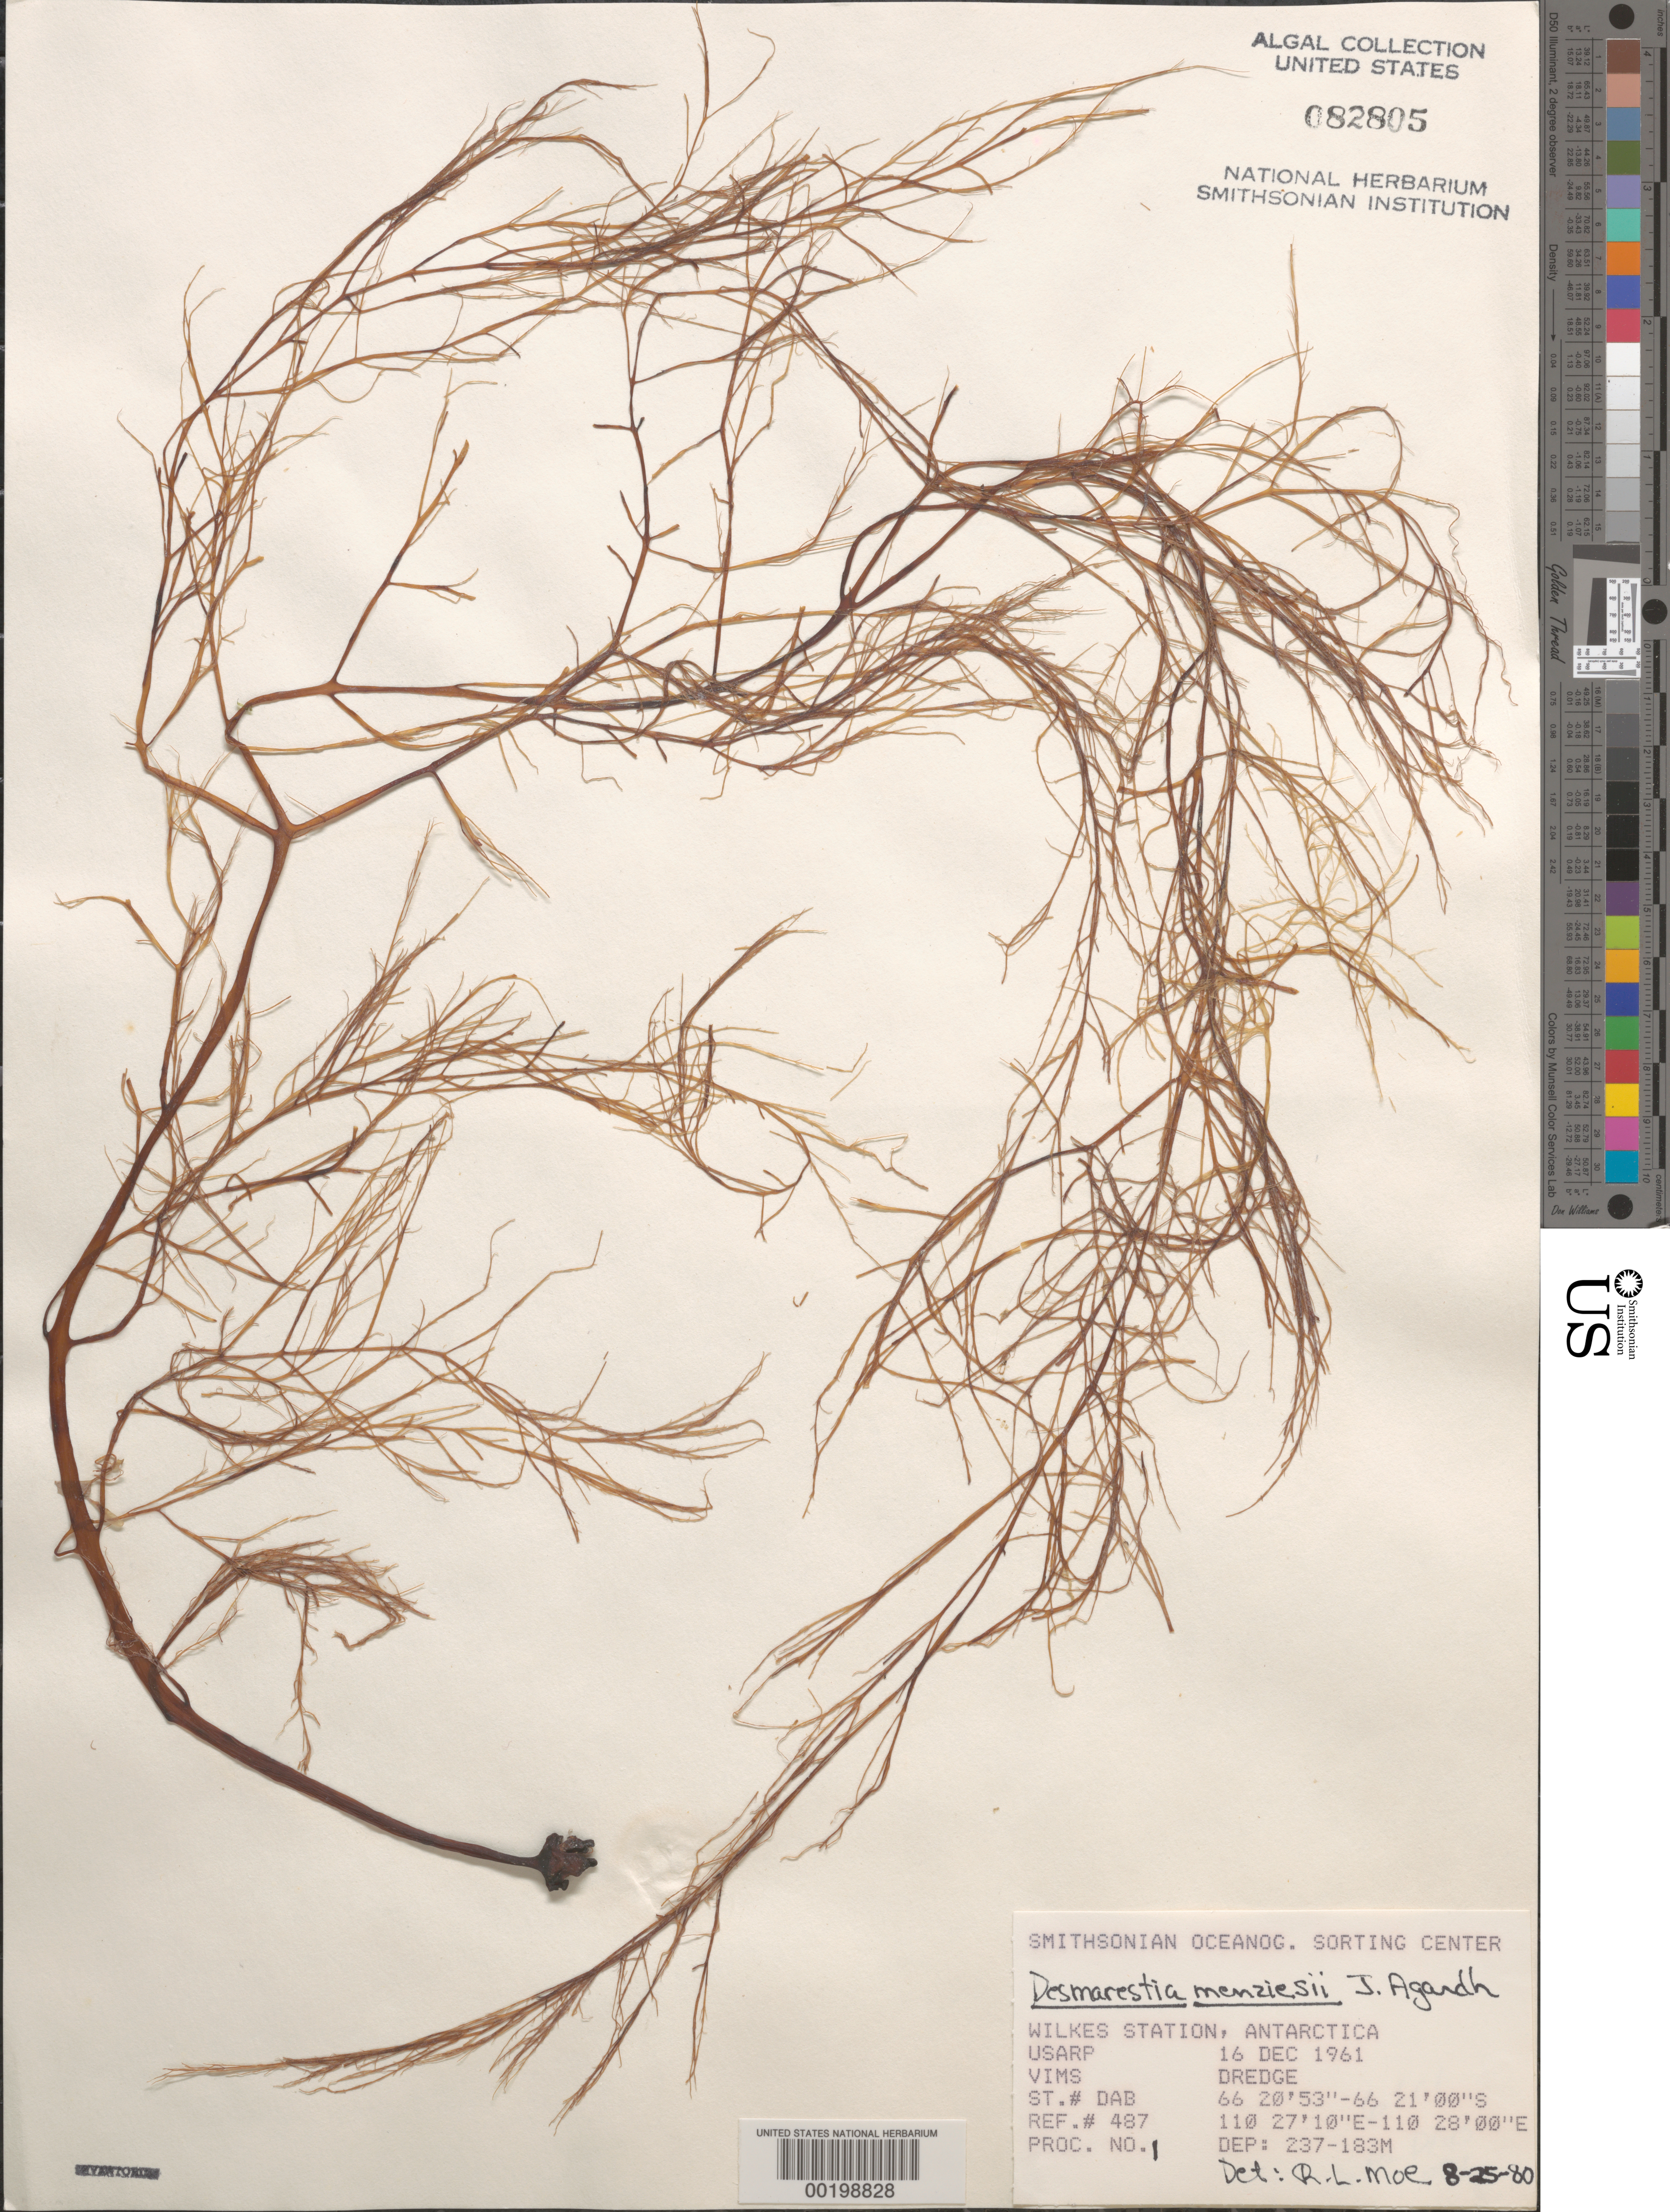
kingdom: Chromista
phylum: Ochrophyta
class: Phaeophyceae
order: Desmarestiales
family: Desmarestiaceae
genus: Desmarestia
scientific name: Desmarestia menziesii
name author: J. Agardh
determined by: Moe, R. L.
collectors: -. Vims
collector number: Station DAB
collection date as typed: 16 Dec 1961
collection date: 1961-12-16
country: Antarctica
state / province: Wilkes Land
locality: Wilkes Station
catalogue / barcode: US 82805